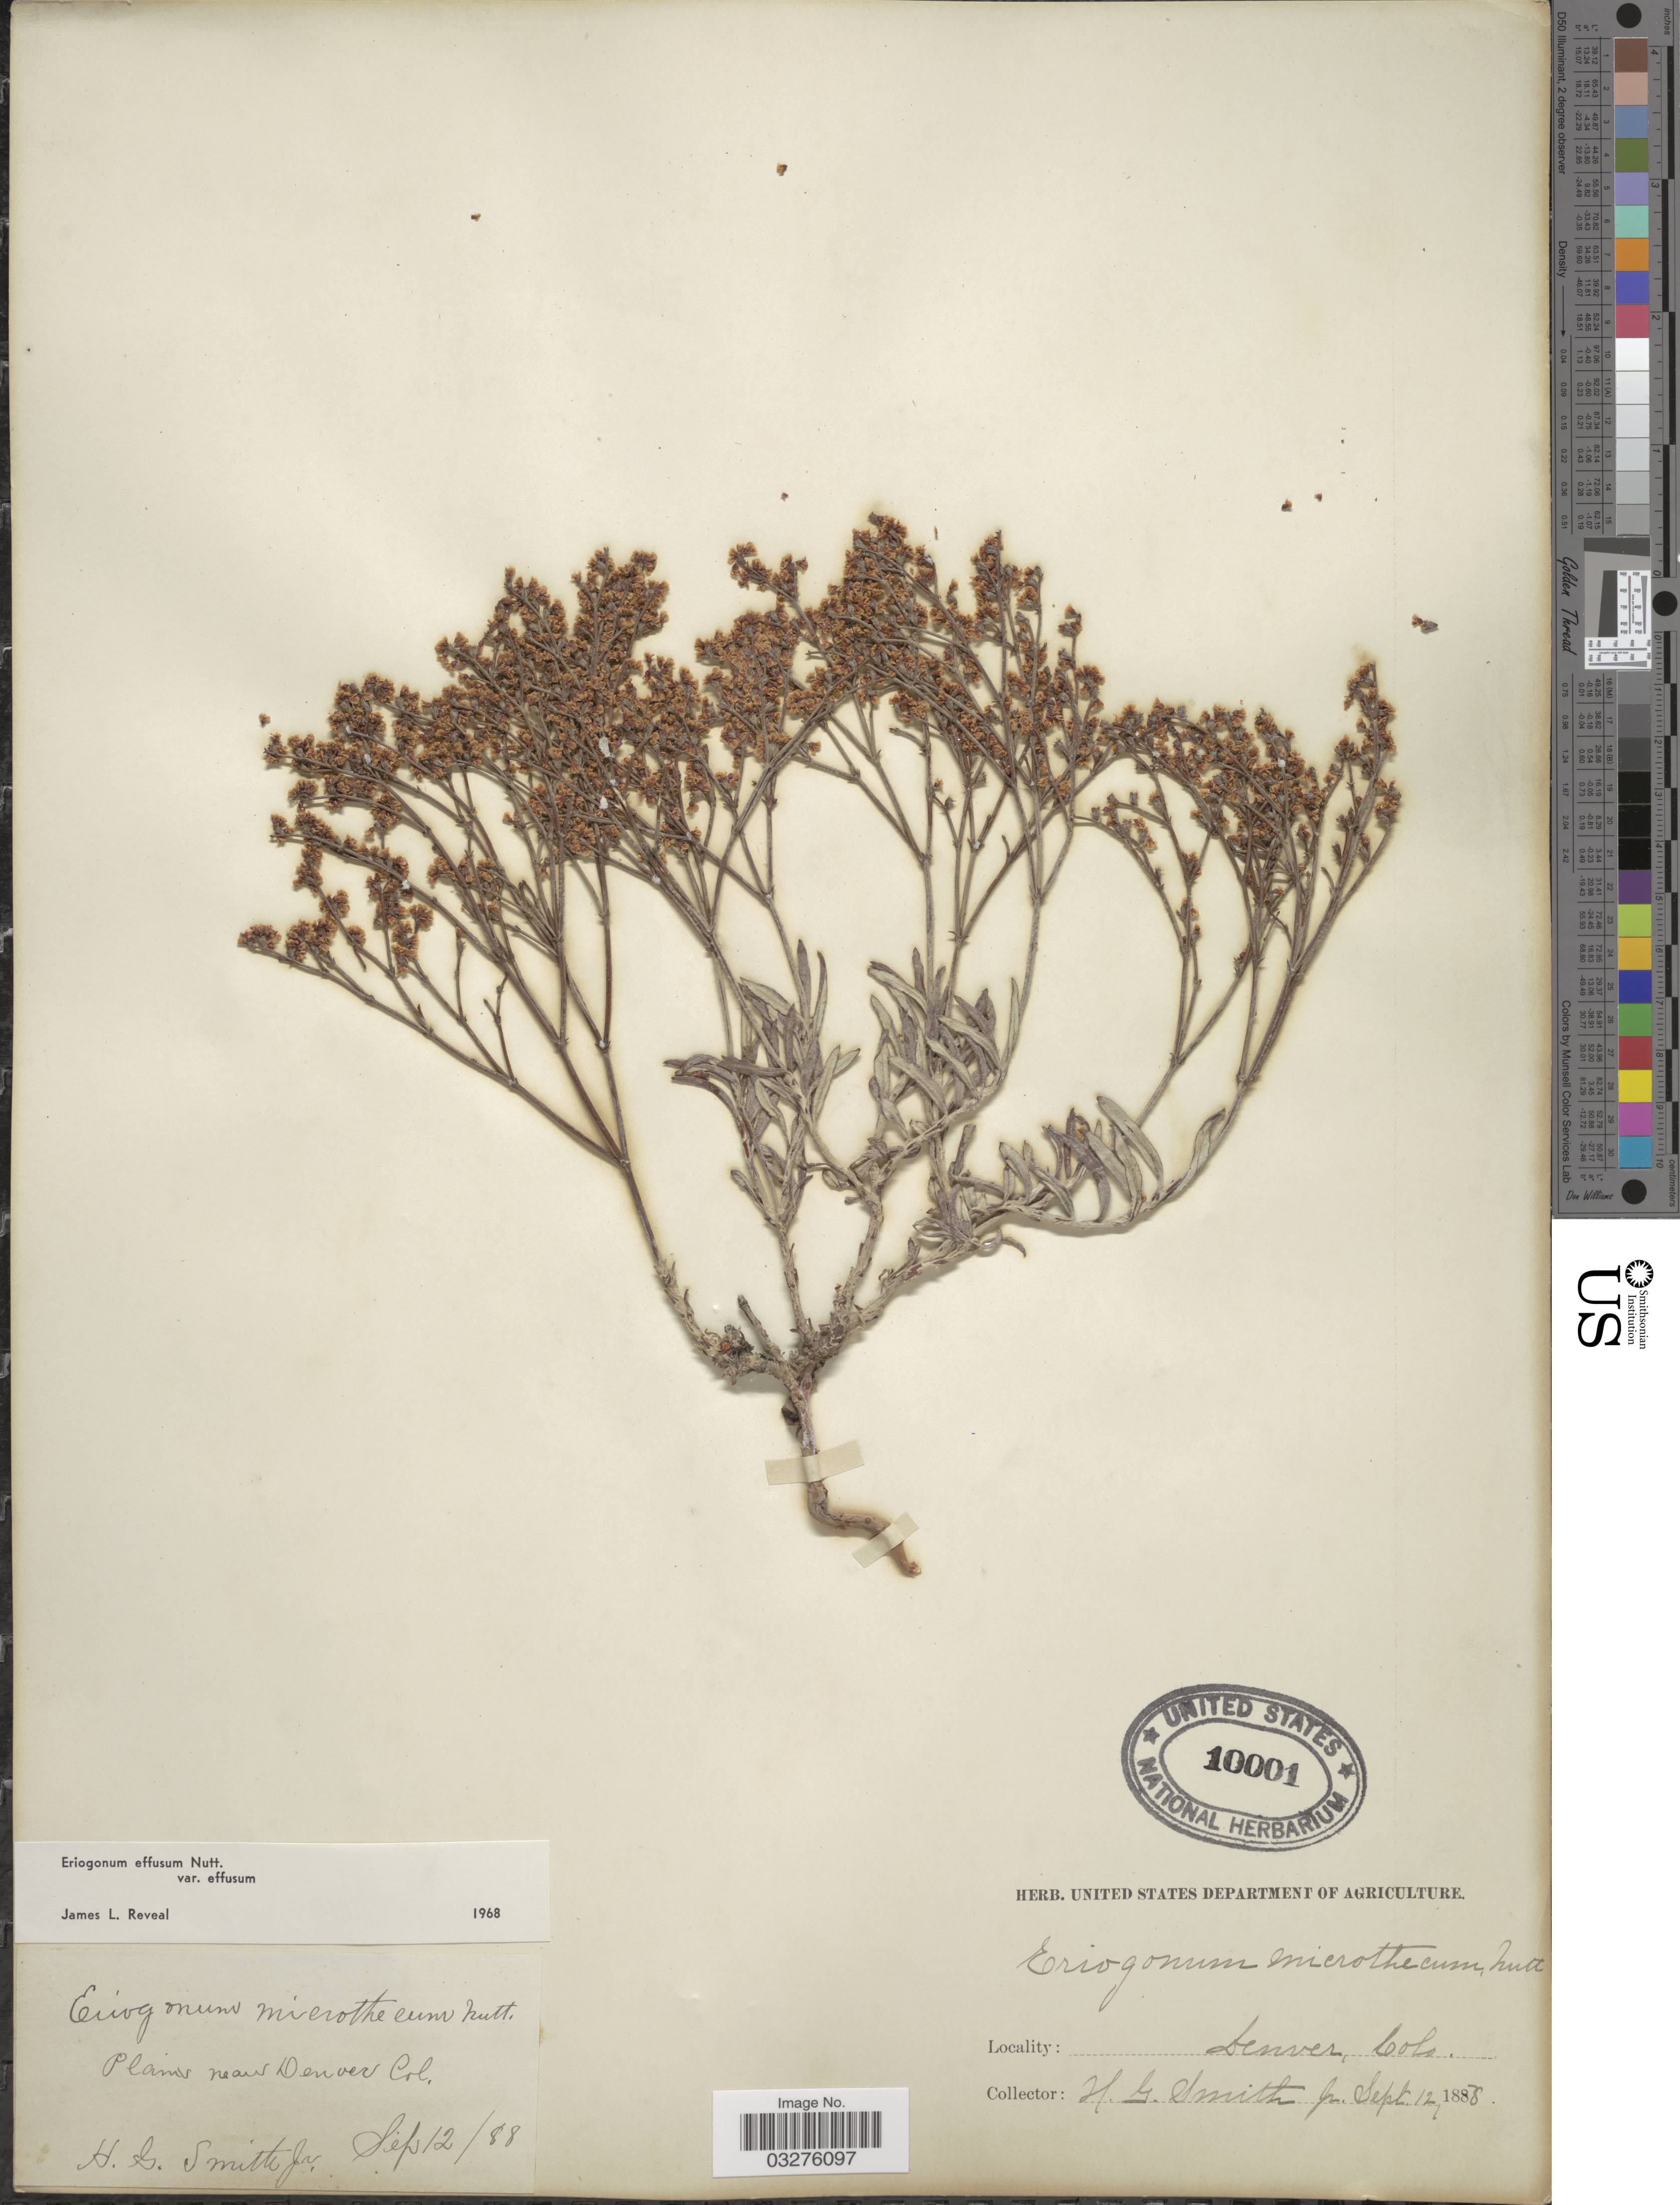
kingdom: Plantae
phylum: Tracheophyta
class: Magnoliopsida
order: Caryophyllales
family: Polygonaceae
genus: Eriogonum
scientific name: Eriogonum effusum var. effusum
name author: Nutt.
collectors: H. Smith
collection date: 1888-09-12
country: United States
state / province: Colorado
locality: Plains near Denver. Denver.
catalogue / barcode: US 10001